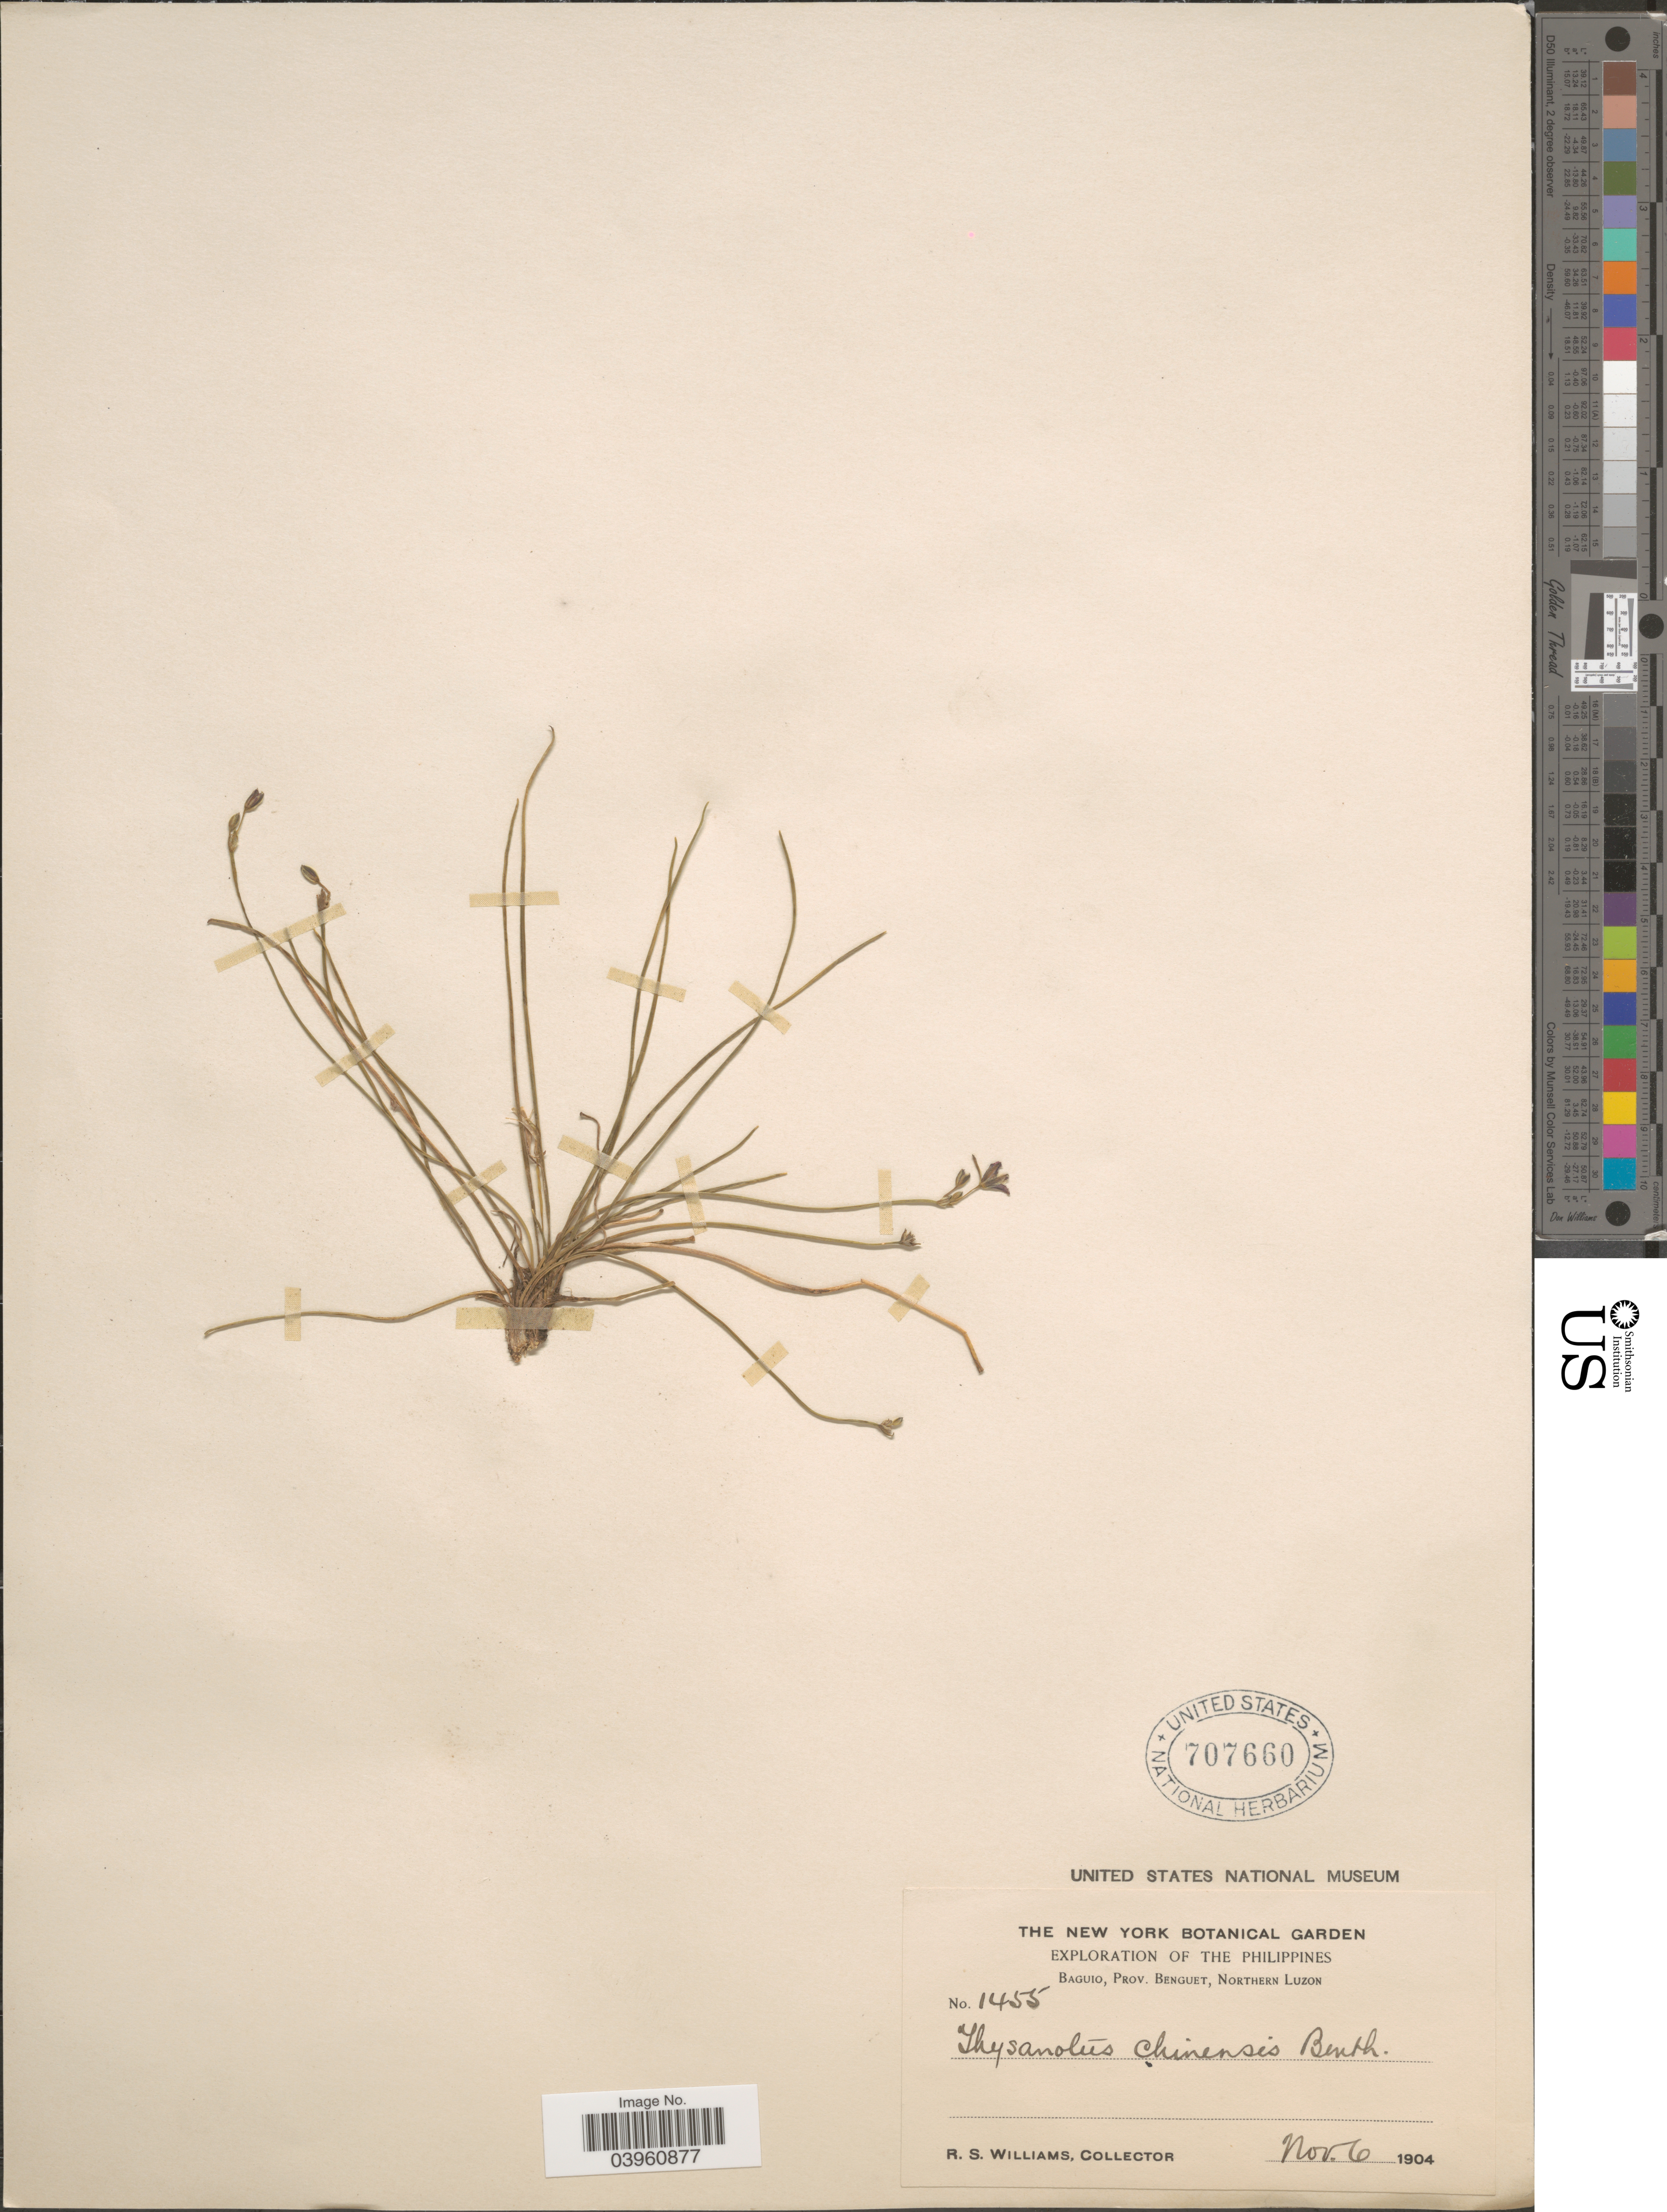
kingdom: Plantae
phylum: Tracheophyta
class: Liliopsida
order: Asparagales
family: Asparagaceae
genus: Thysanotus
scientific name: Thysanotus chinensis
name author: Benth.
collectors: R. S. Williams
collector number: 1455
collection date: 1904-11-06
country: Philippines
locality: Baguio, Prov. Benguet, Northern Luzon.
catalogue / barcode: US 707660